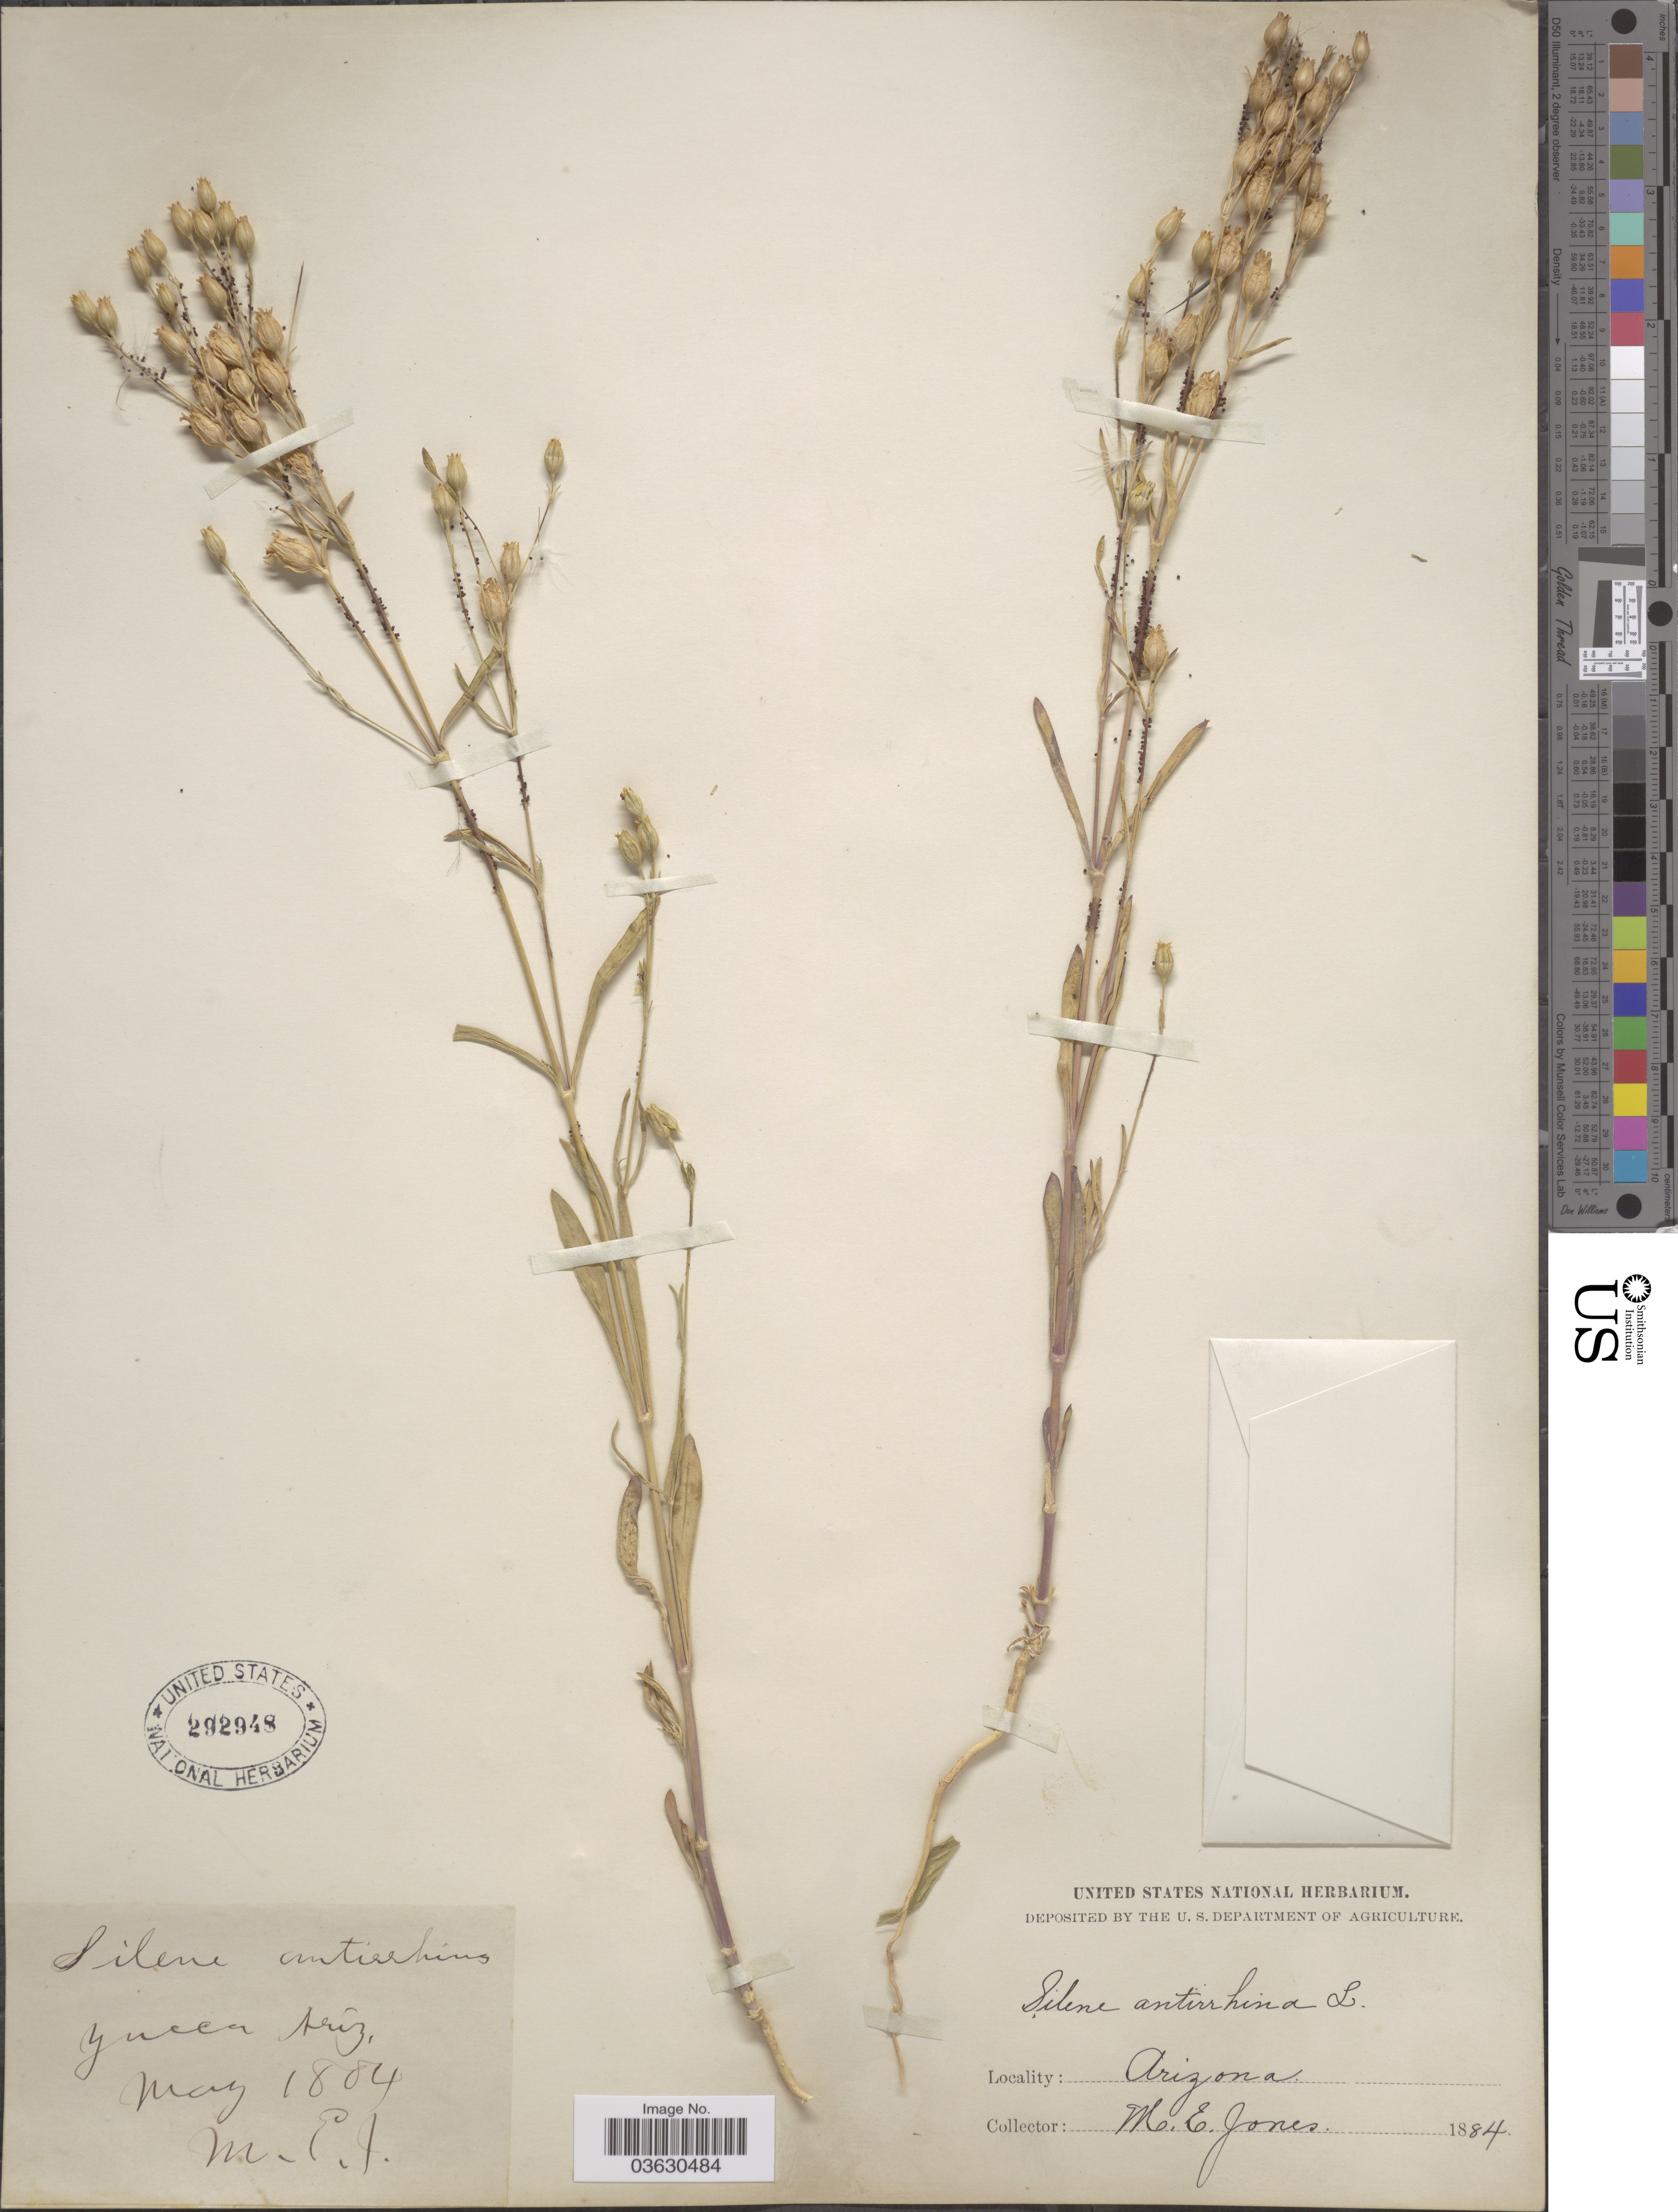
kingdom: Plantae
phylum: Tracheophyta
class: Magnoliopsida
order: Caryophyllales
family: Caryophyllaceae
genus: Silene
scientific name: Silene antirrhina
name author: L.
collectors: M. E. Jones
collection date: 1884-05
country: United States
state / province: Arizona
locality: Yucca.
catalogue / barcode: US 292948